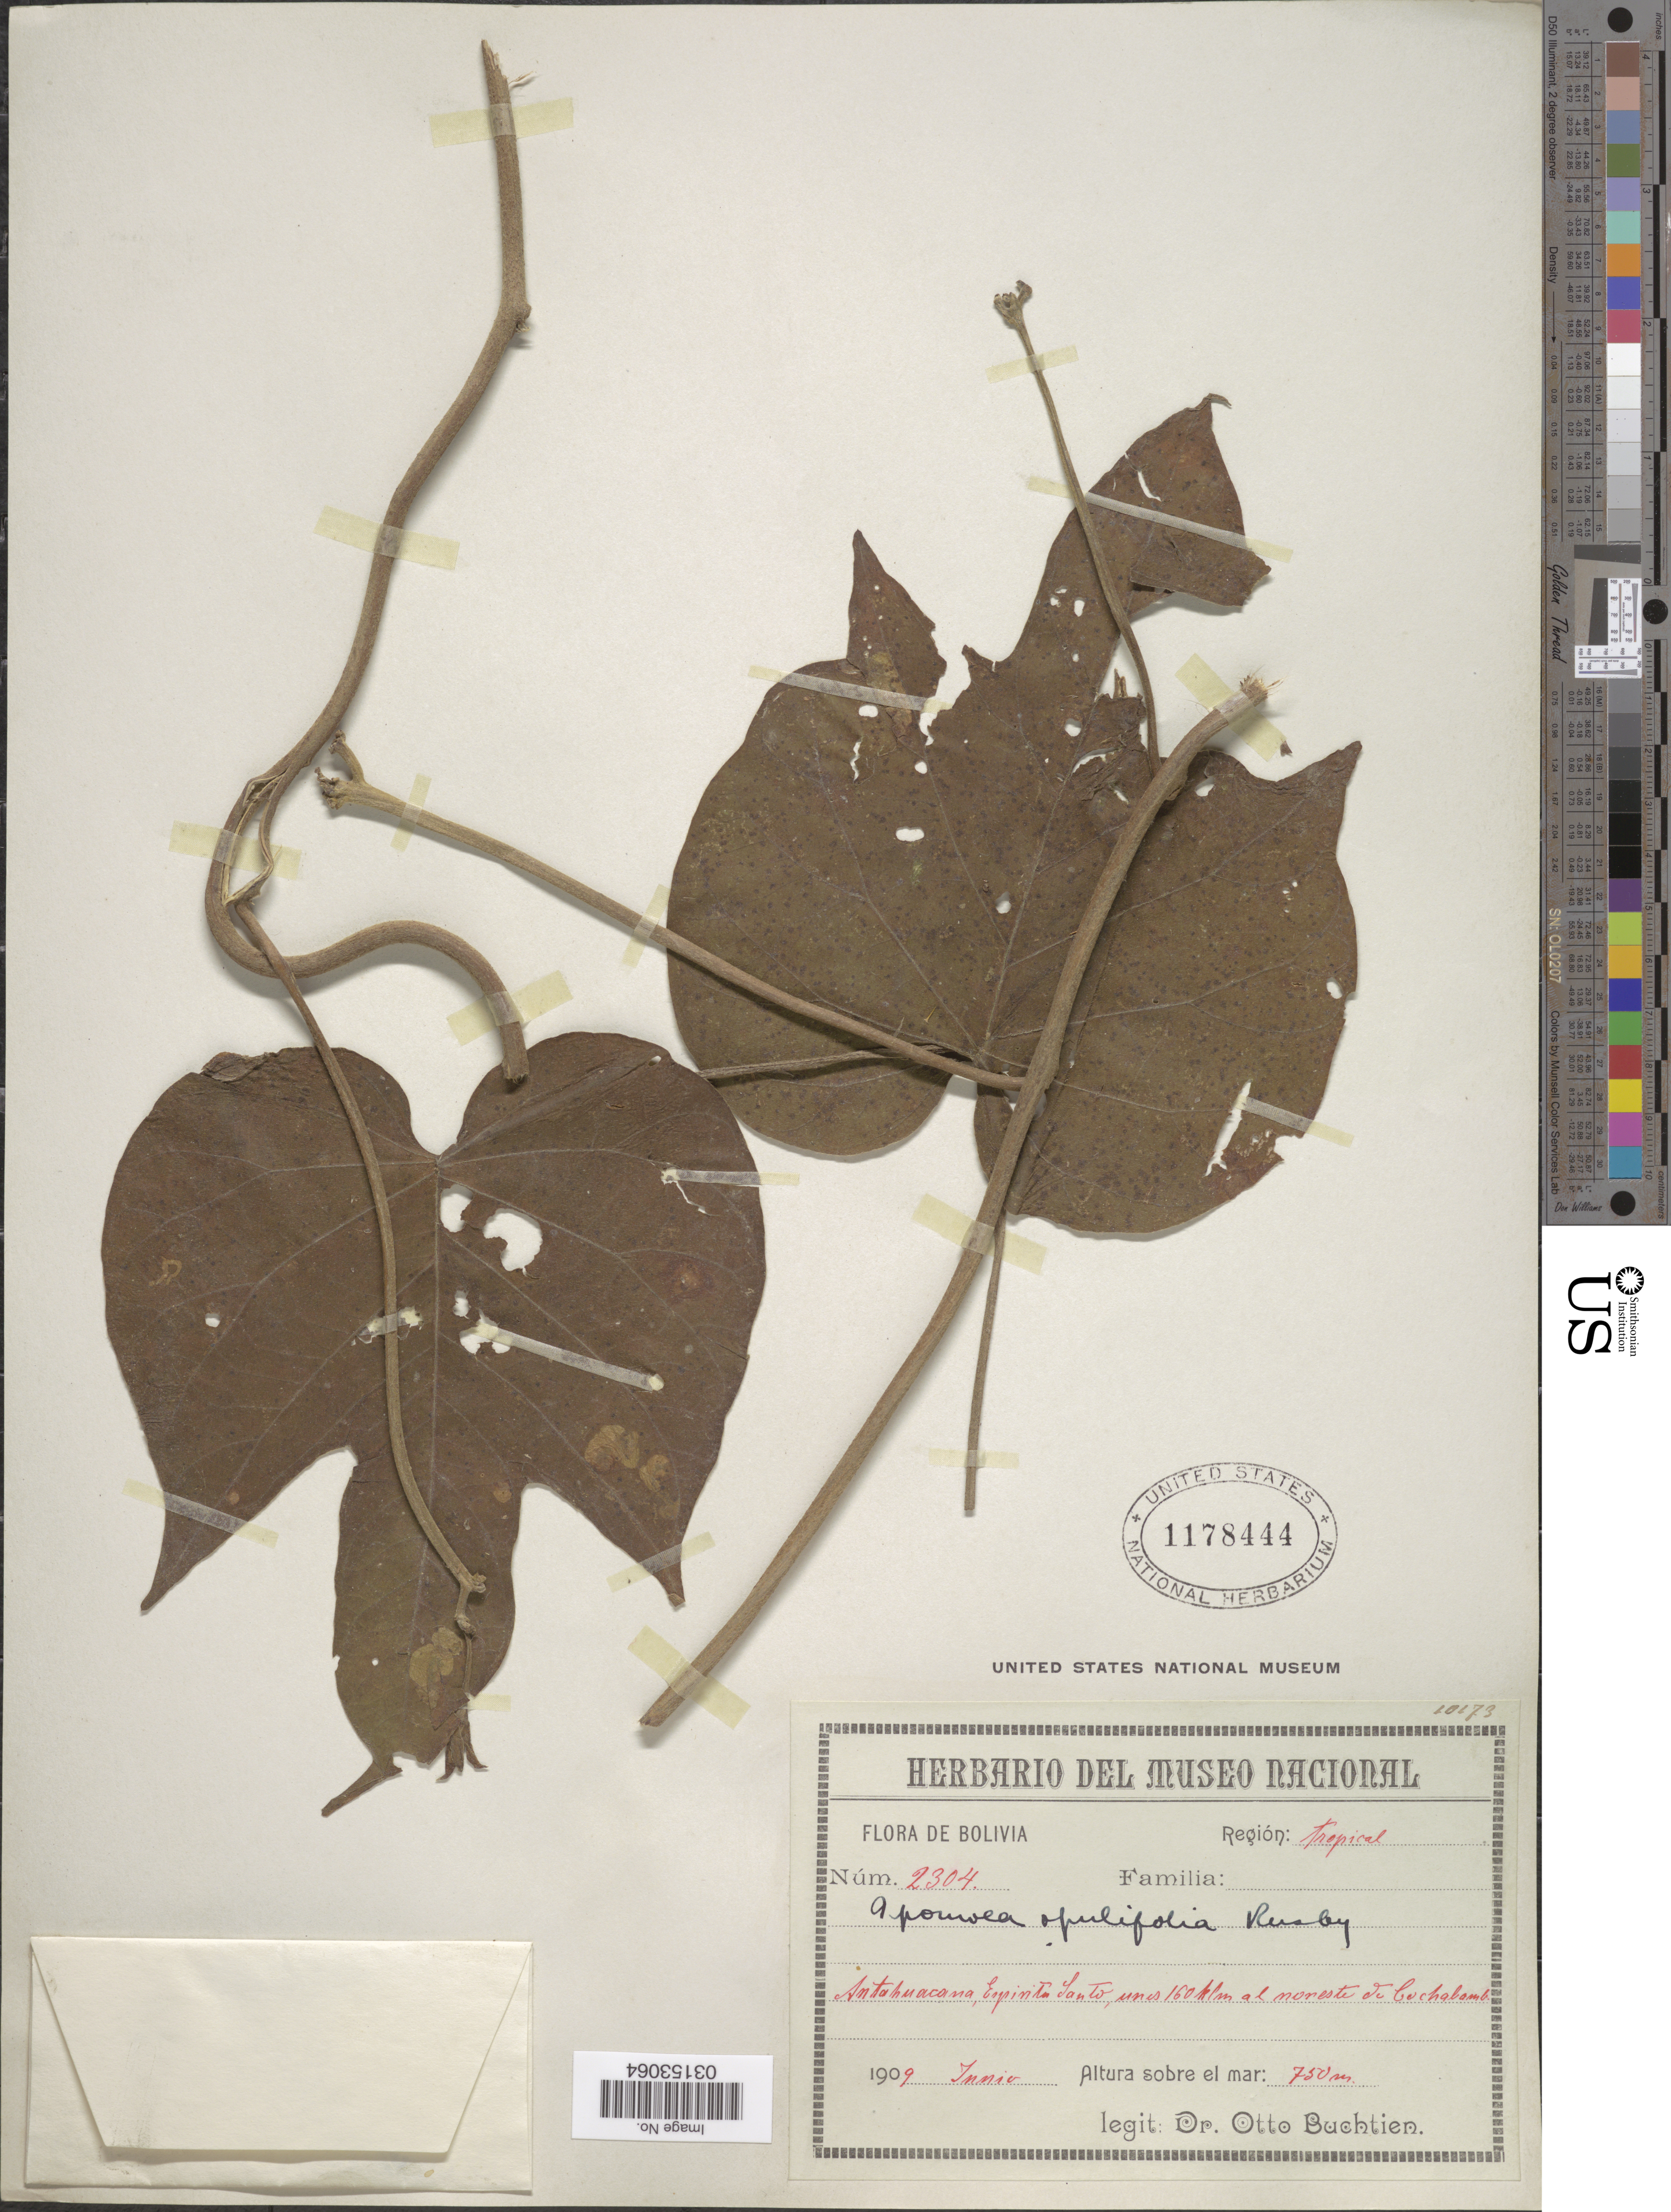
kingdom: Plantae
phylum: Tracheophyta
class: Magnoliopsida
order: Solanales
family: Convolvulaceae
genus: Ipomoea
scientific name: Ipomoea opulifolia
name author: Rusby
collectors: O. Buchtien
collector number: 2304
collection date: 1909-06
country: Bolivia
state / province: Cochabamba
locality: Región: tropical, Antahuacana, Espiritu Santo, unes 160 klm al noreste de Cochabamba.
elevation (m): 750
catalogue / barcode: US 1178444